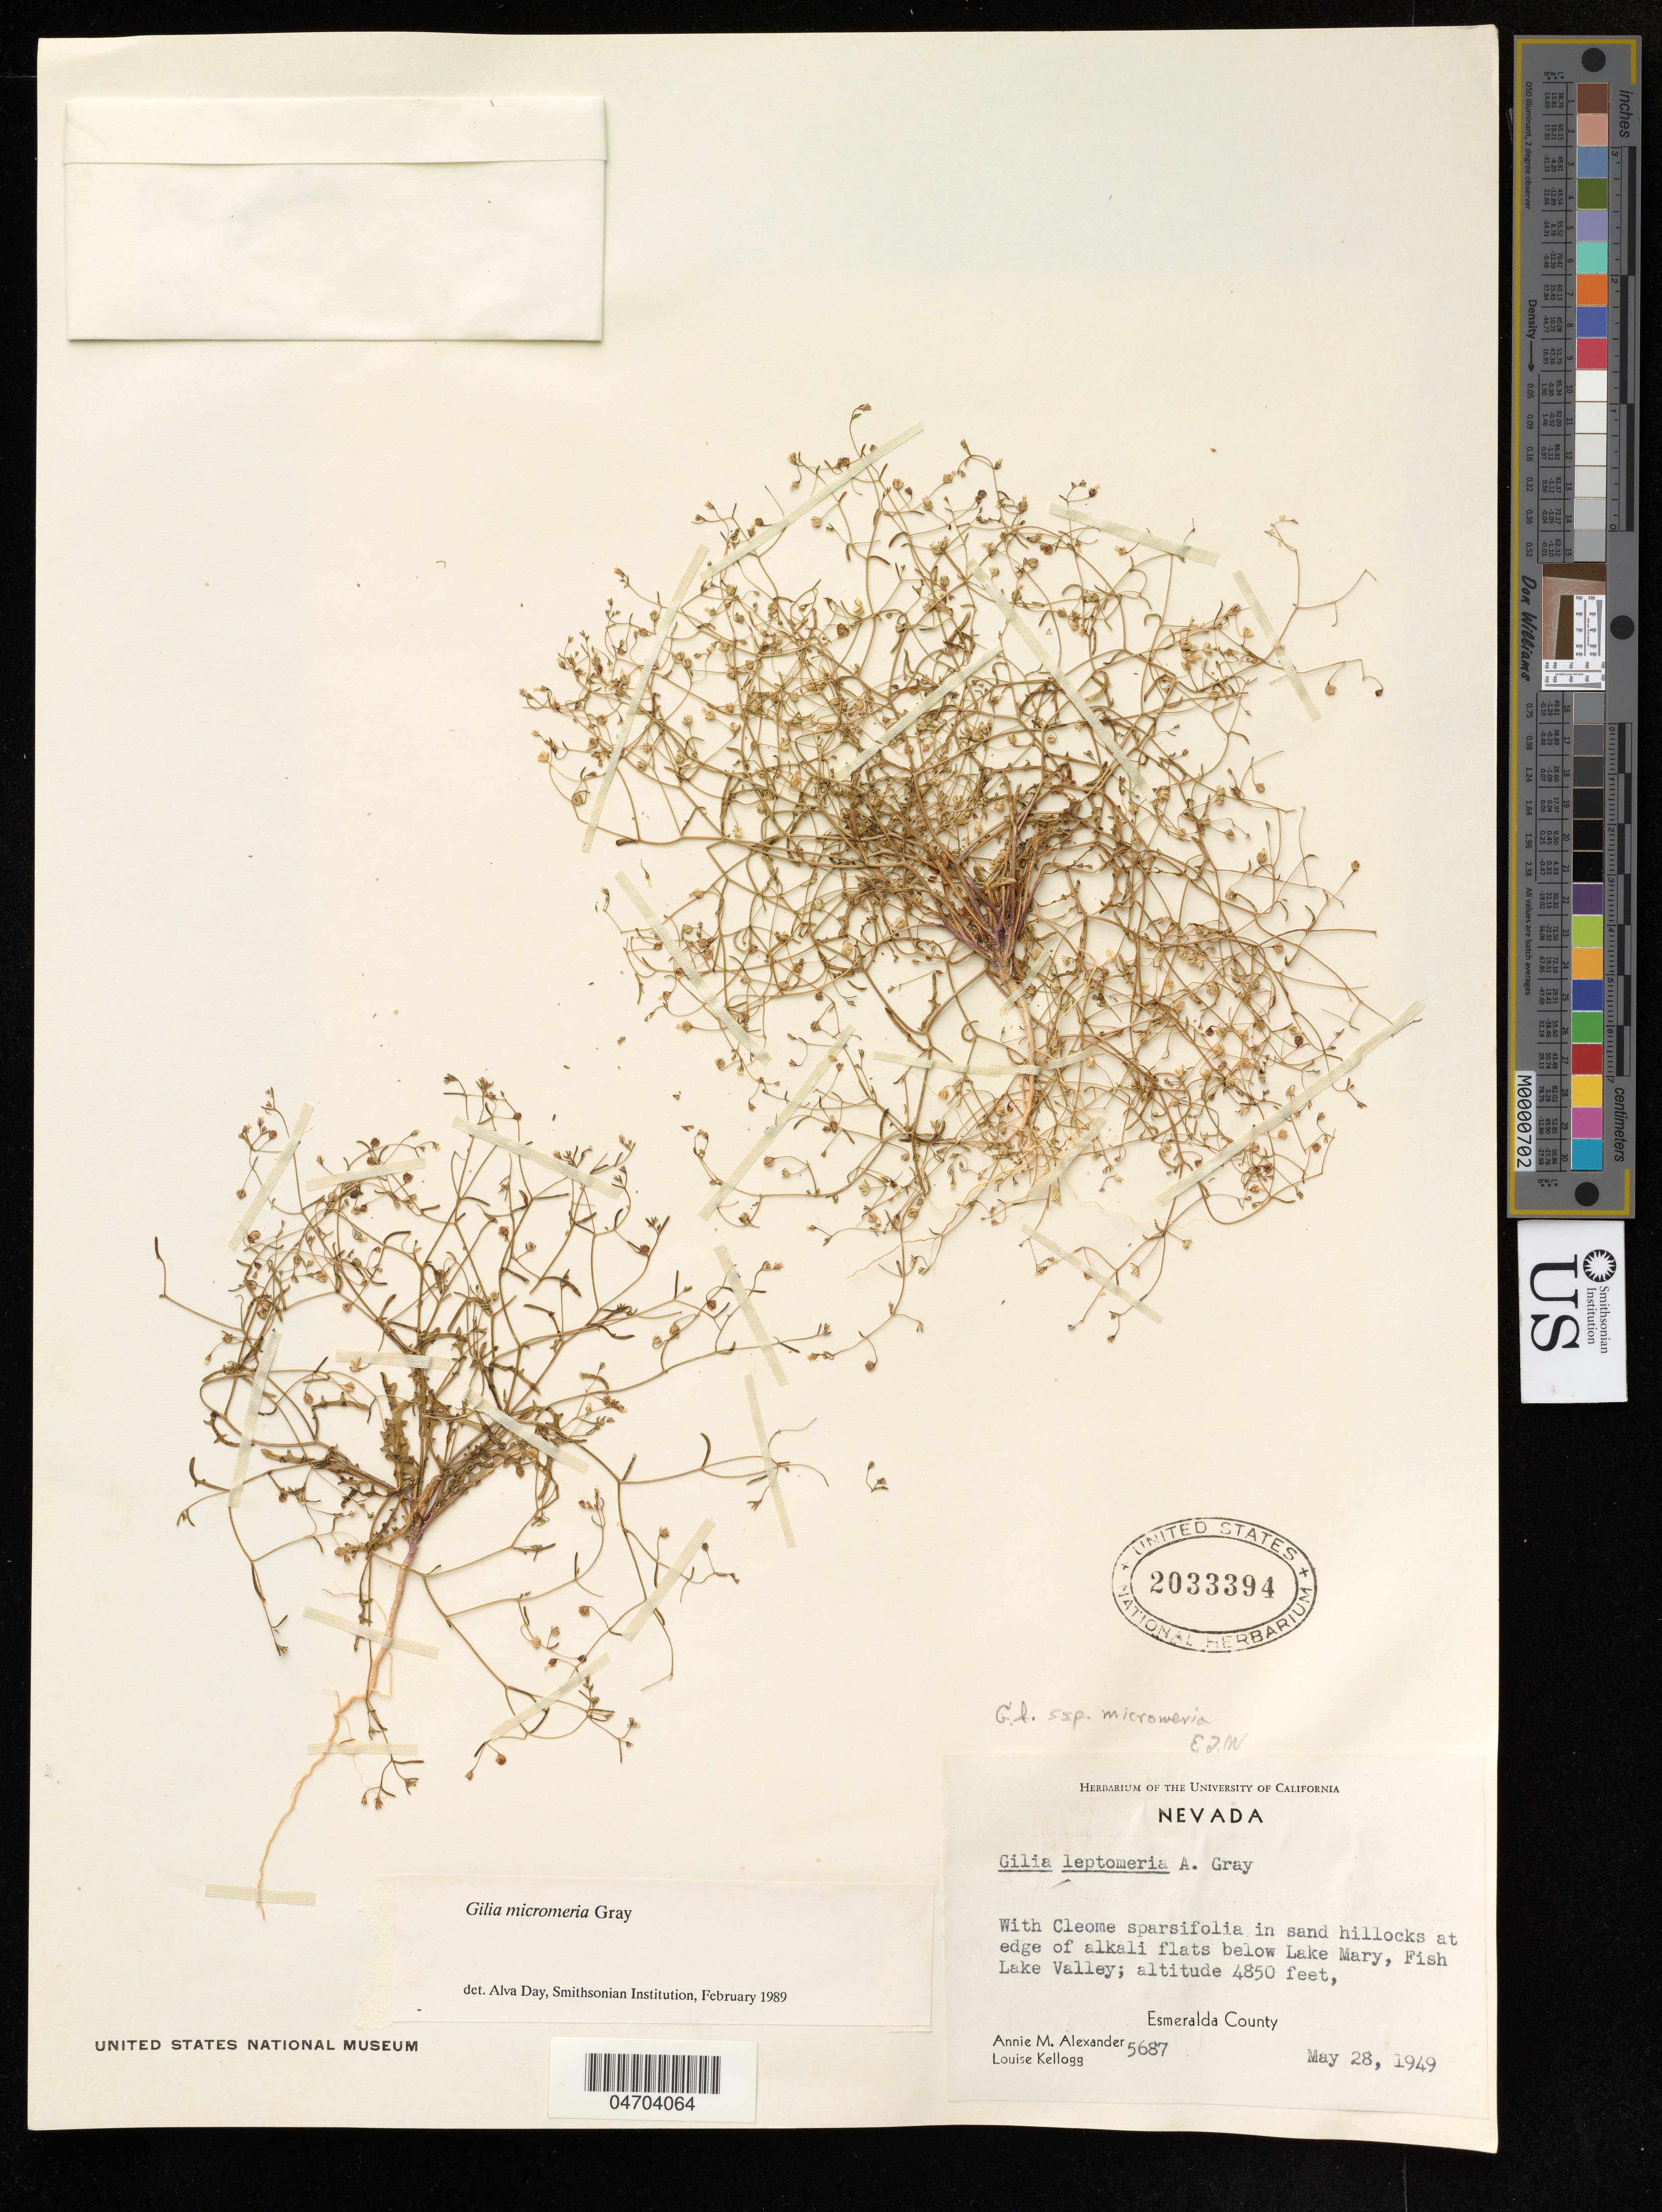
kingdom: Plantae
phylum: Tracheophyta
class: Magnoliopsida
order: Ericales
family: Polemoniaceae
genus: Aliciella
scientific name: Aliciella micromeria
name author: (A. Gray) J.M. Porter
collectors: A. Alexander & L. Kellogg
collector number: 5687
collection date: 1949-05-28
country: United States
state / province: Nevada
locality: In sand hillocks at edge of alkali flats below Lake Mary, Fish Lake Valley, Esmeralda County.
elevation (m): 1478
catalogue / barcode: US 2033394